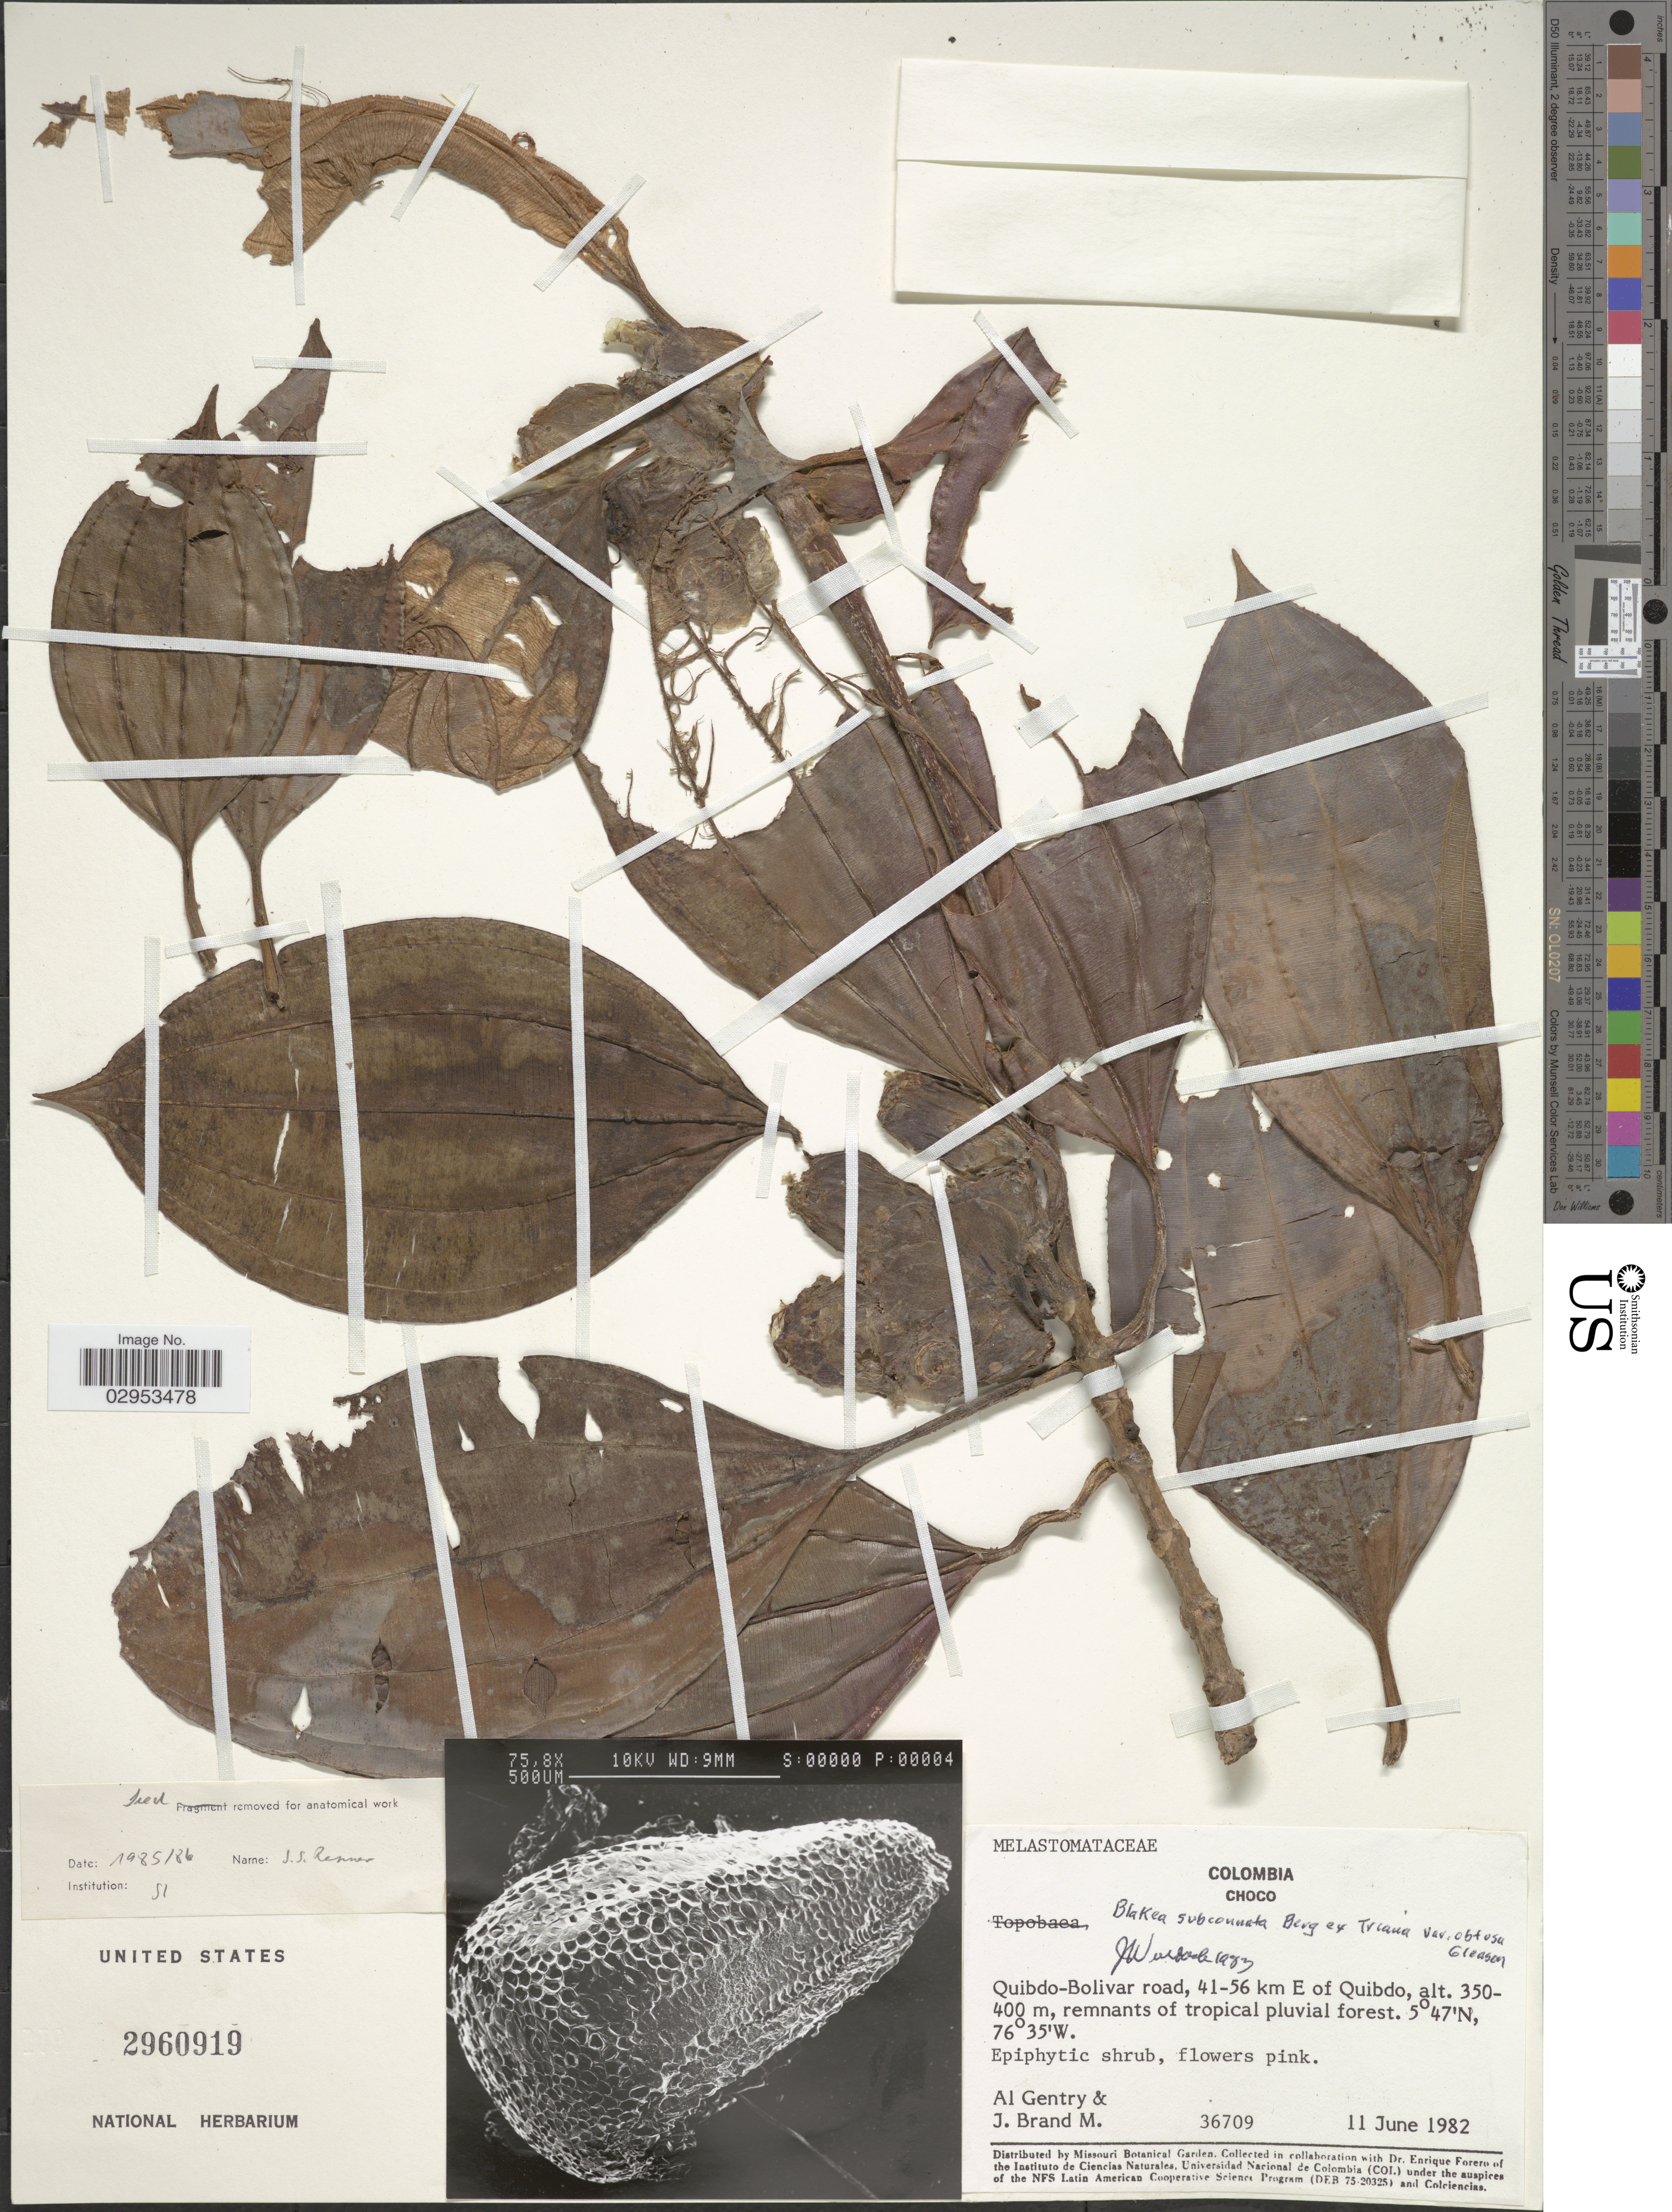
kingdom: Plantae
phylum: Tracheophyta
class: Magnoliopsida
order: Myrtales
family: Melastomataceae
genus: Blakea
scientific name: Blakea subconnata var. obtusa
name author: Gleason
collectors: A. H. Gentry & J. Brand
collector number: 36709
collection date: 1982-06-11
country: Colombia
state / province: Chocó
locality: Quibdo-Bolivar road, 41-56 km E of Quibdo.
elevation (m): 350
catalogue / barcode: US 2960919